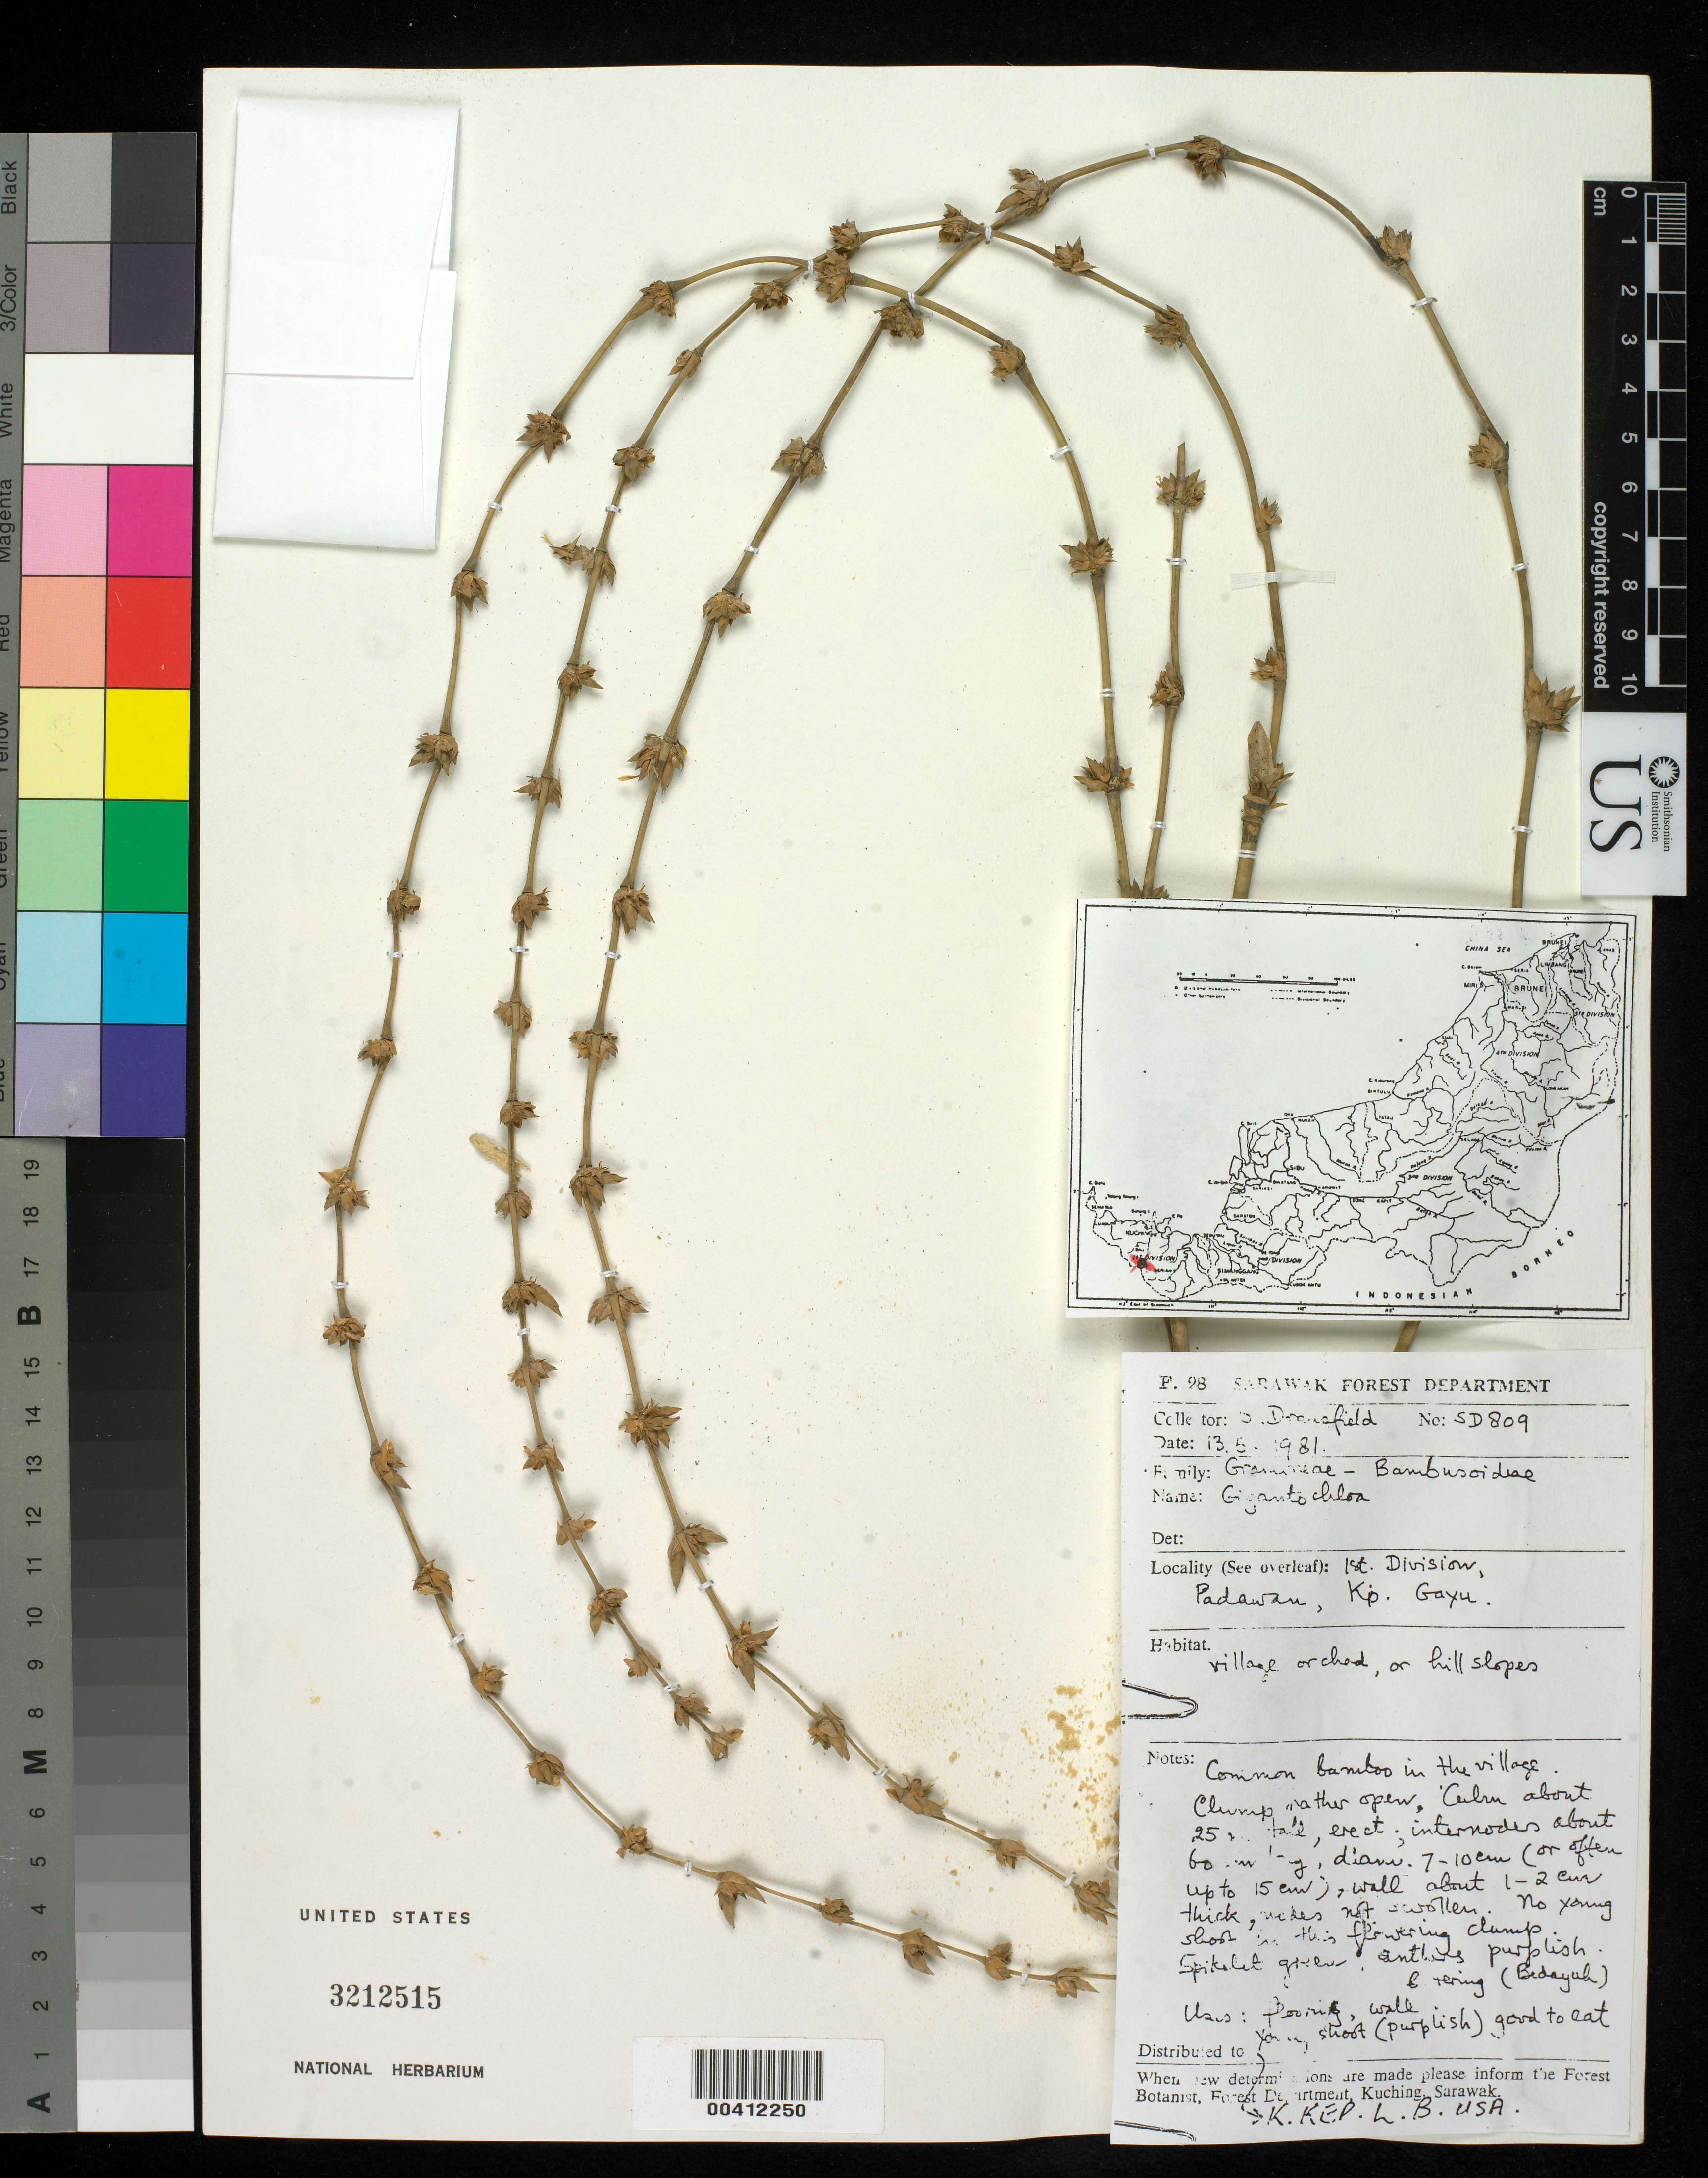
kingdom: Plantae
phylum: Tracheophyta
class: Liliopsida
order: Poales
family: Poaceae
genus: Gigantochloa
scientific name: Gigantochloa sp.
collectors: S. Dransfield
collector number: Sd809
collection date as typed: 13 May 1981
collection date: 1981-05-13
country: Malaysia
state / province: Sarawak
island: Borneo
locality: Padawan, kp. gaxu.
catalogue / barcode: US 3212515